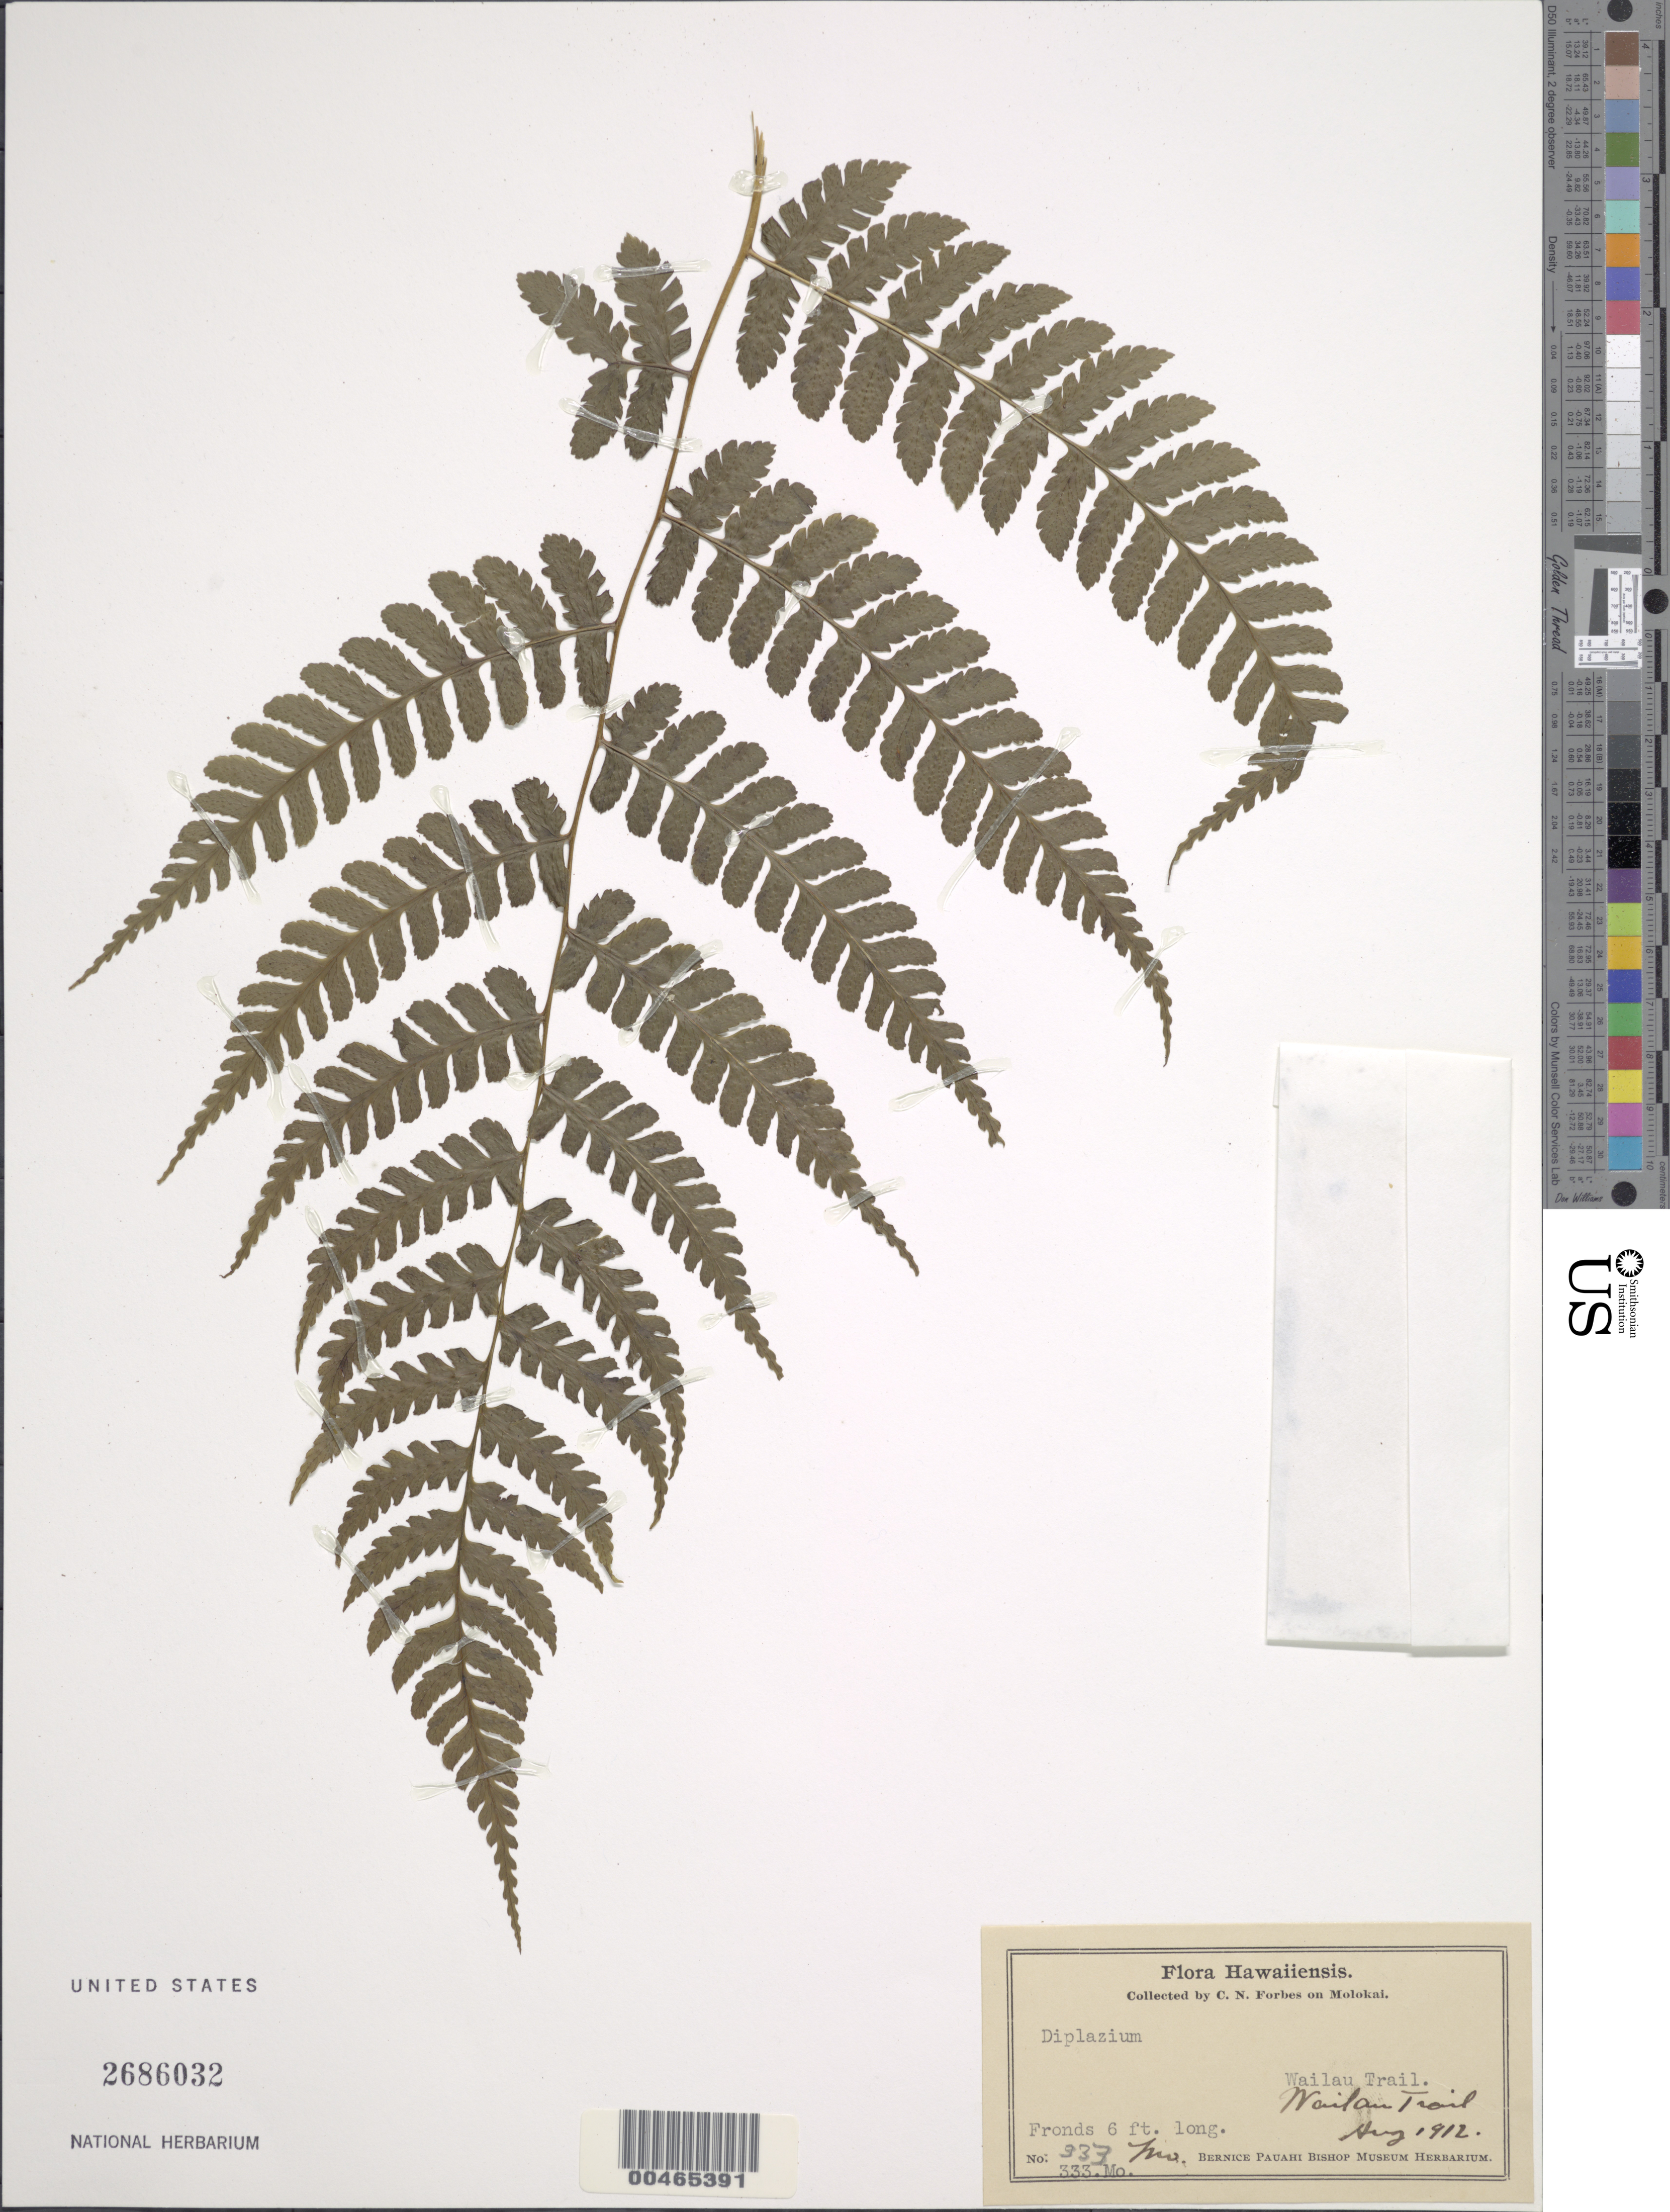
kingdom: Plantae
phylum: Tracheophyta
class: Polypodiopsida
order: Polypodiales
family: Athyriaceae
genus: Diplazium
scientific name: Diplazium sp.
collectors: C. N. Forbes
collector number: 333.Mo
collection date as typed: Aug 1912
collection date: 1912-08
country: United States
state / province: Hawaii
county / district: Maui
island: Moloka'i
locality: Wailau Trail, Molokai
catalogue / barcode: US 2686032